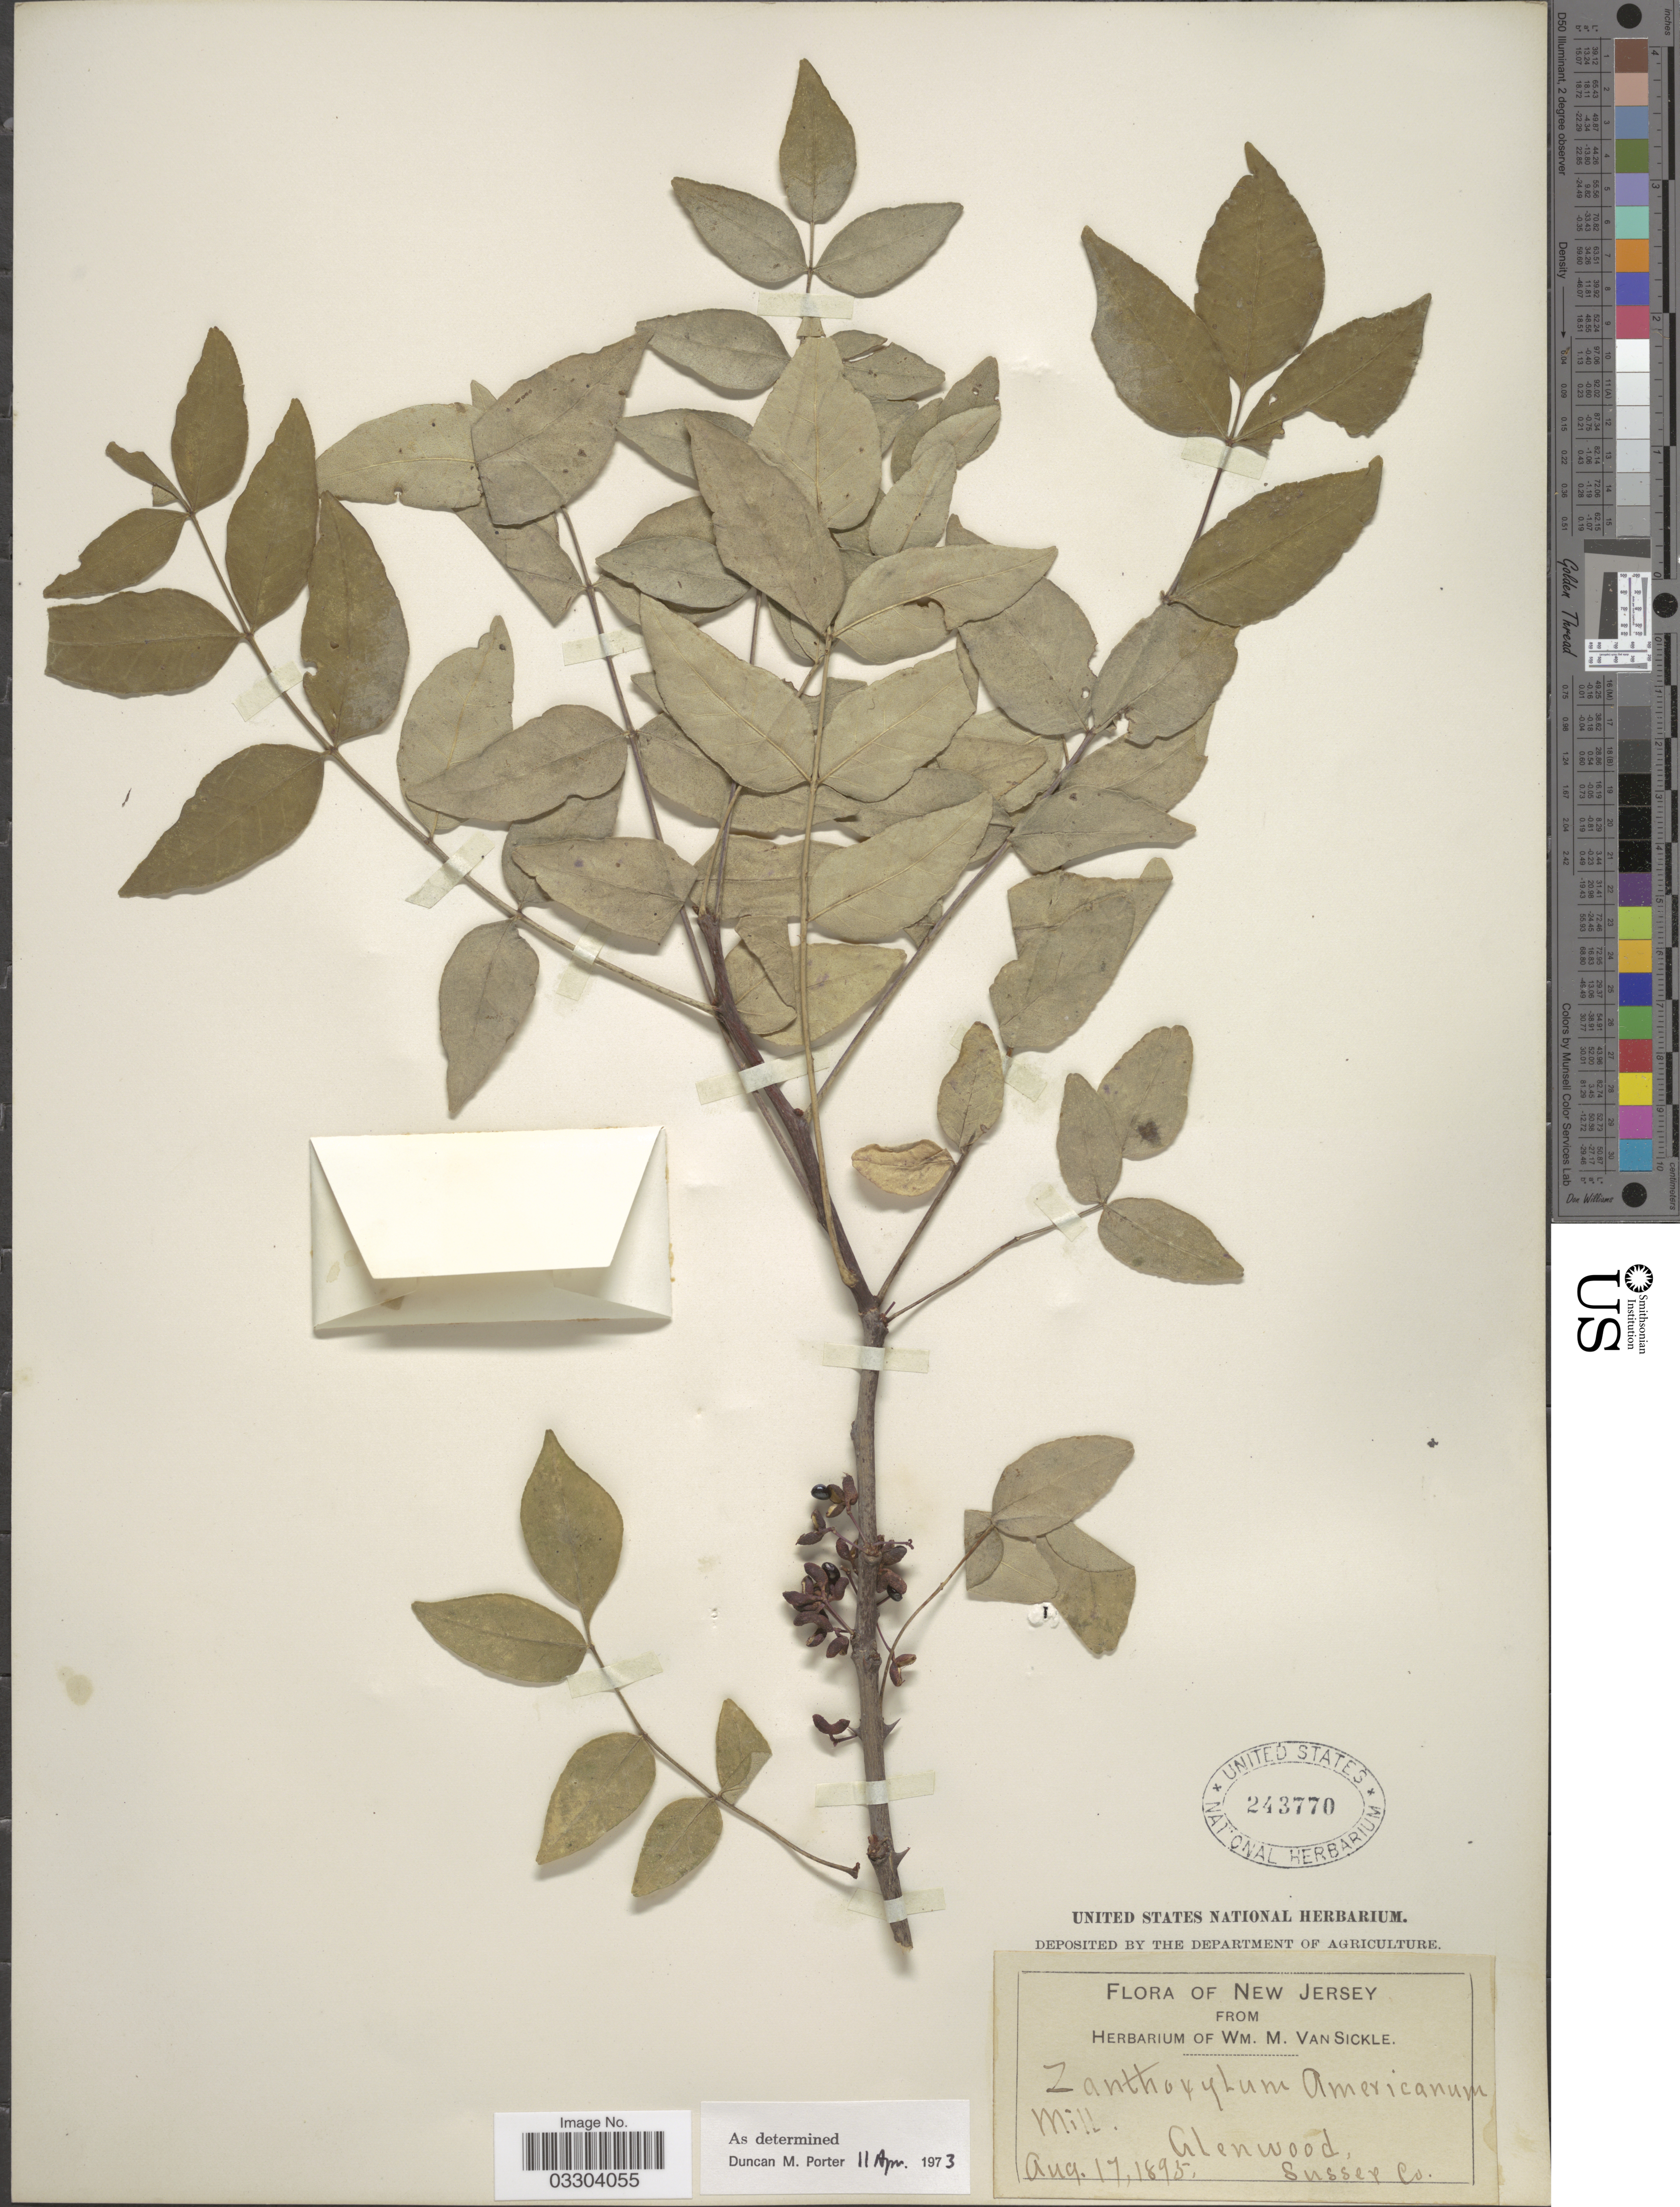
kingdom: Plantae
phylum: Tracheophyta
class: Magnoliopsida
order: Sapindales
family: Rutaceae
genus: Zanthoxylum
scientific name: Zanthoxylum americanum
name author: Mill.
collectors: ex herb. Wm. M. Van Sickle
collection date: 1895-08-17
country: United States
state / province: New Jersey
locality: Alenwood. Sussex Co.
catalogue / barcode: US 243770